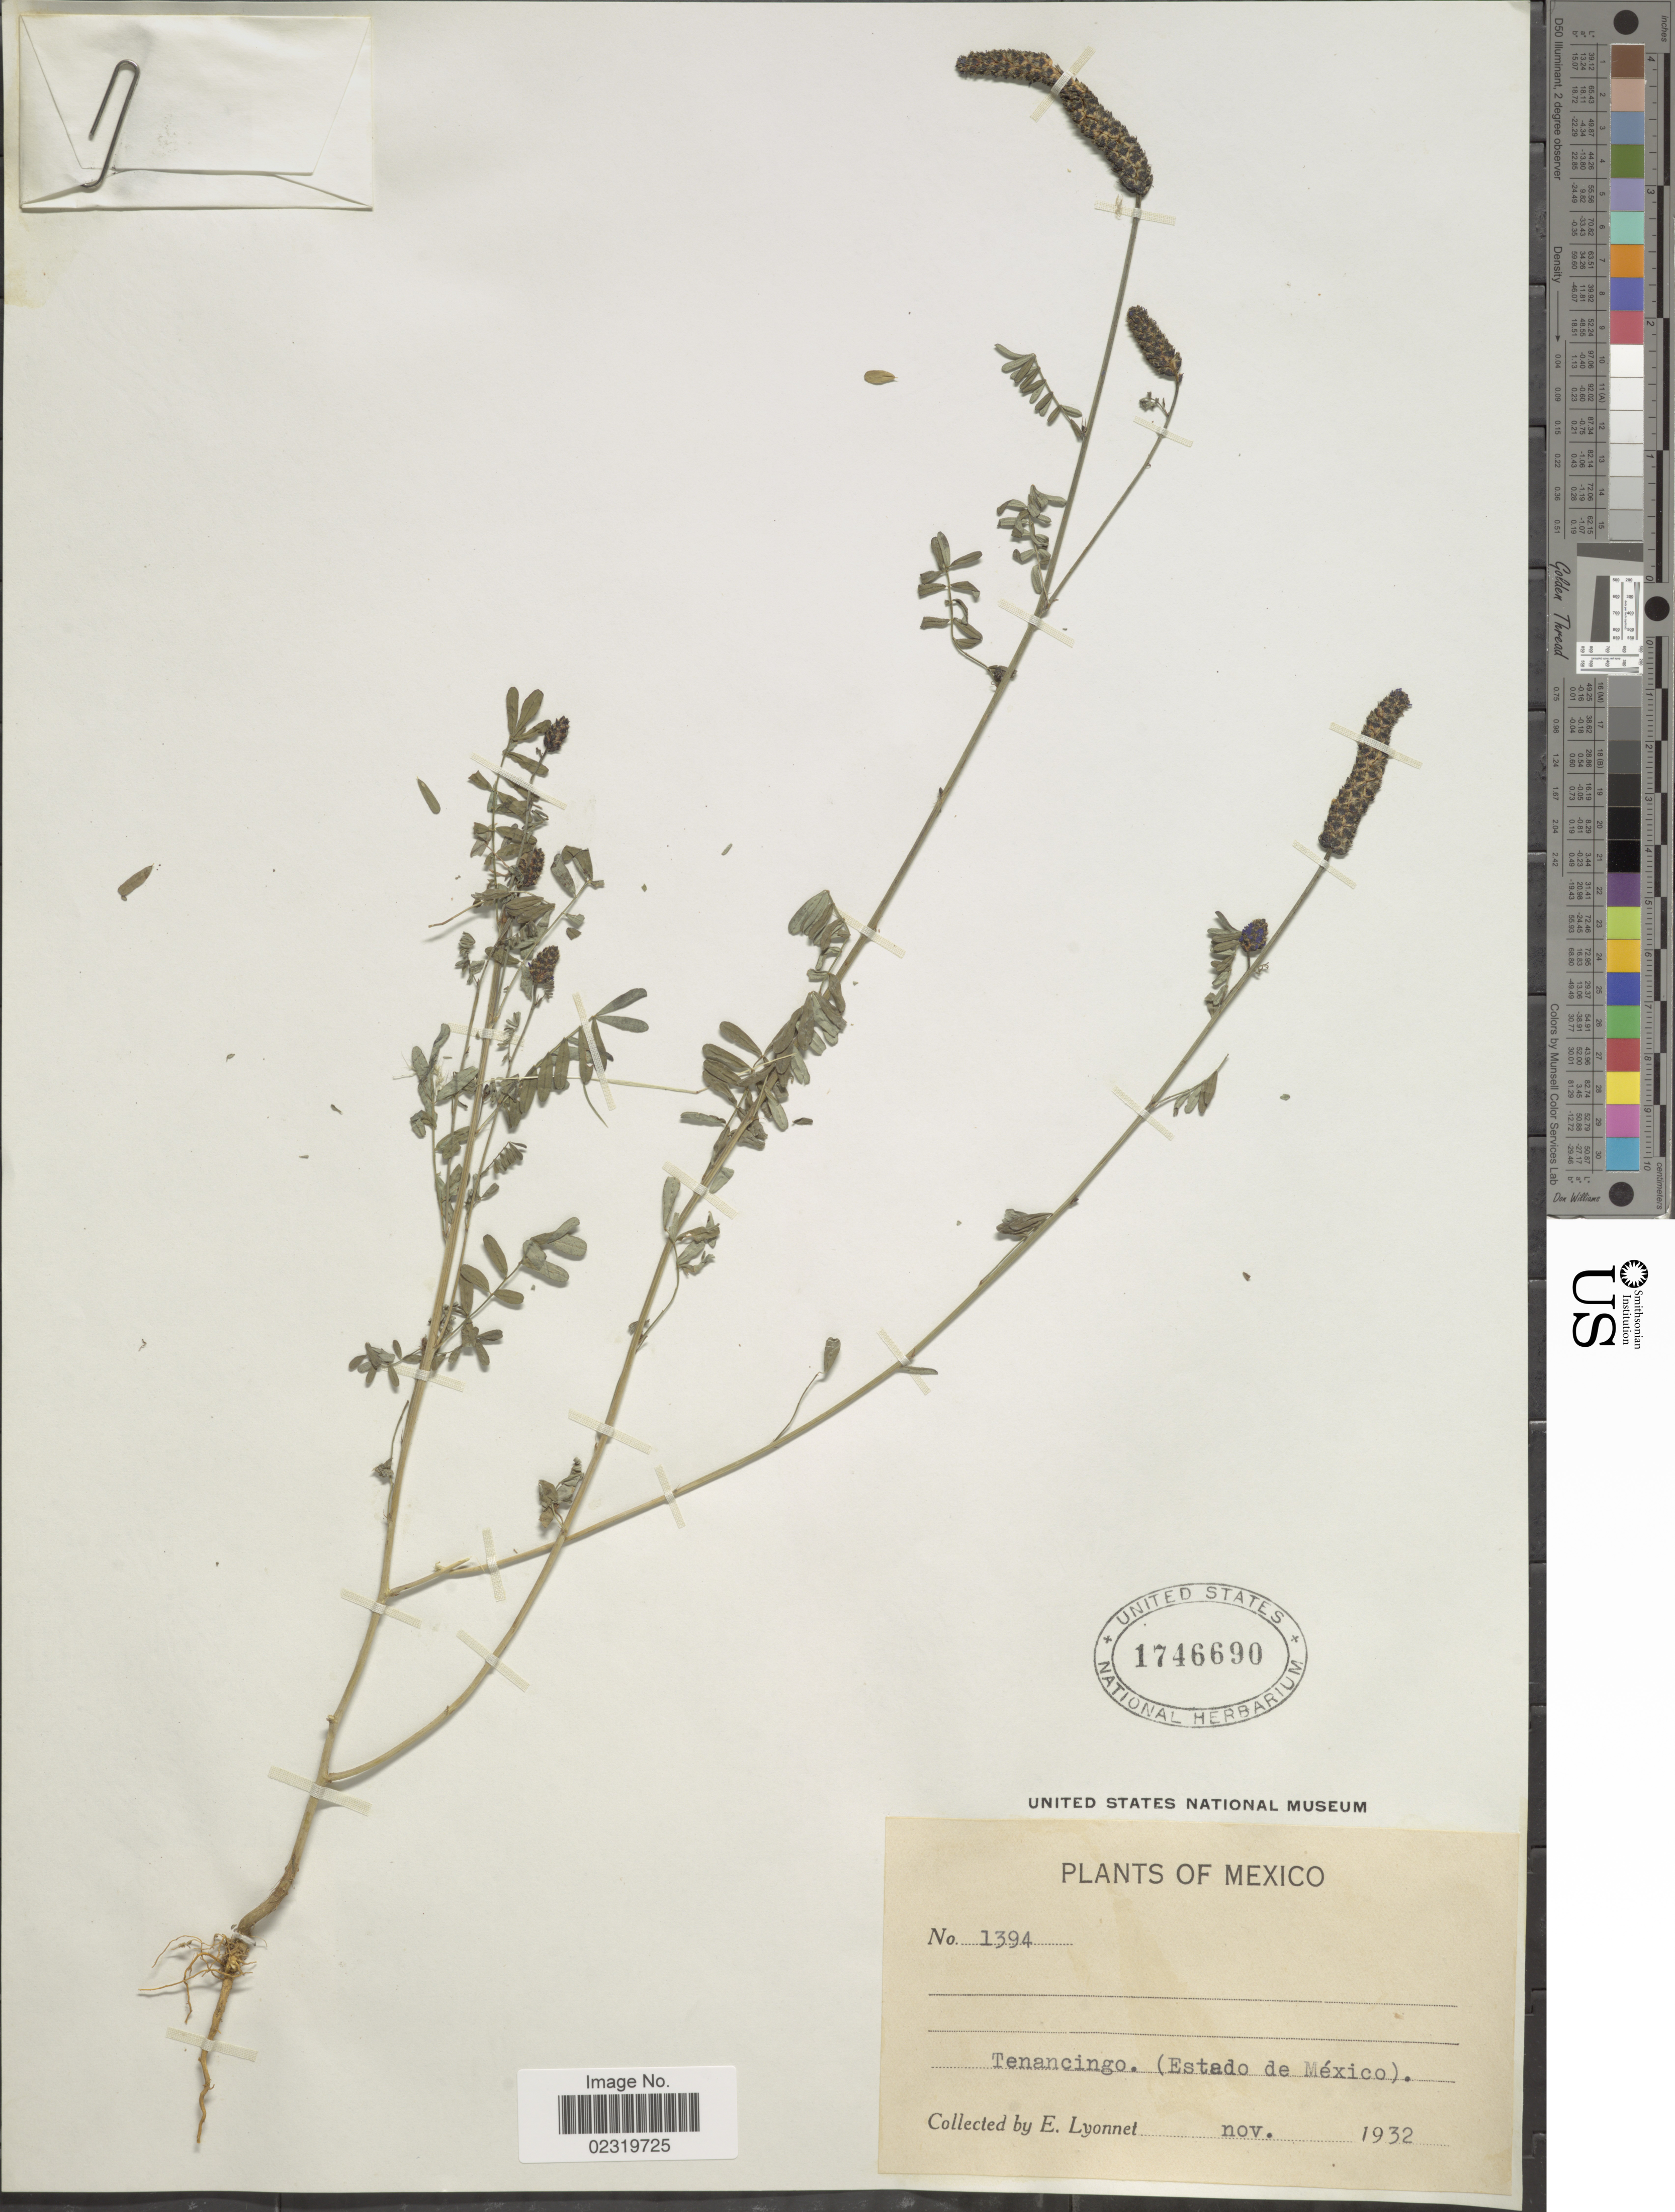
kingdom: Plantae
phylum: Tracheophyta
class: Magnoliopsida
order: Fabales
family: Fabaceae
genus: Dalea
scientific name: Dalea obreniformis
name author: (Rydb.) Barneby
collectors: E. Lyonnet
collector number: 1394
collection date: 1932-11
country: Mexico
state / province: México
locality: Tenancingo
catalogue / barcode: US 1746690